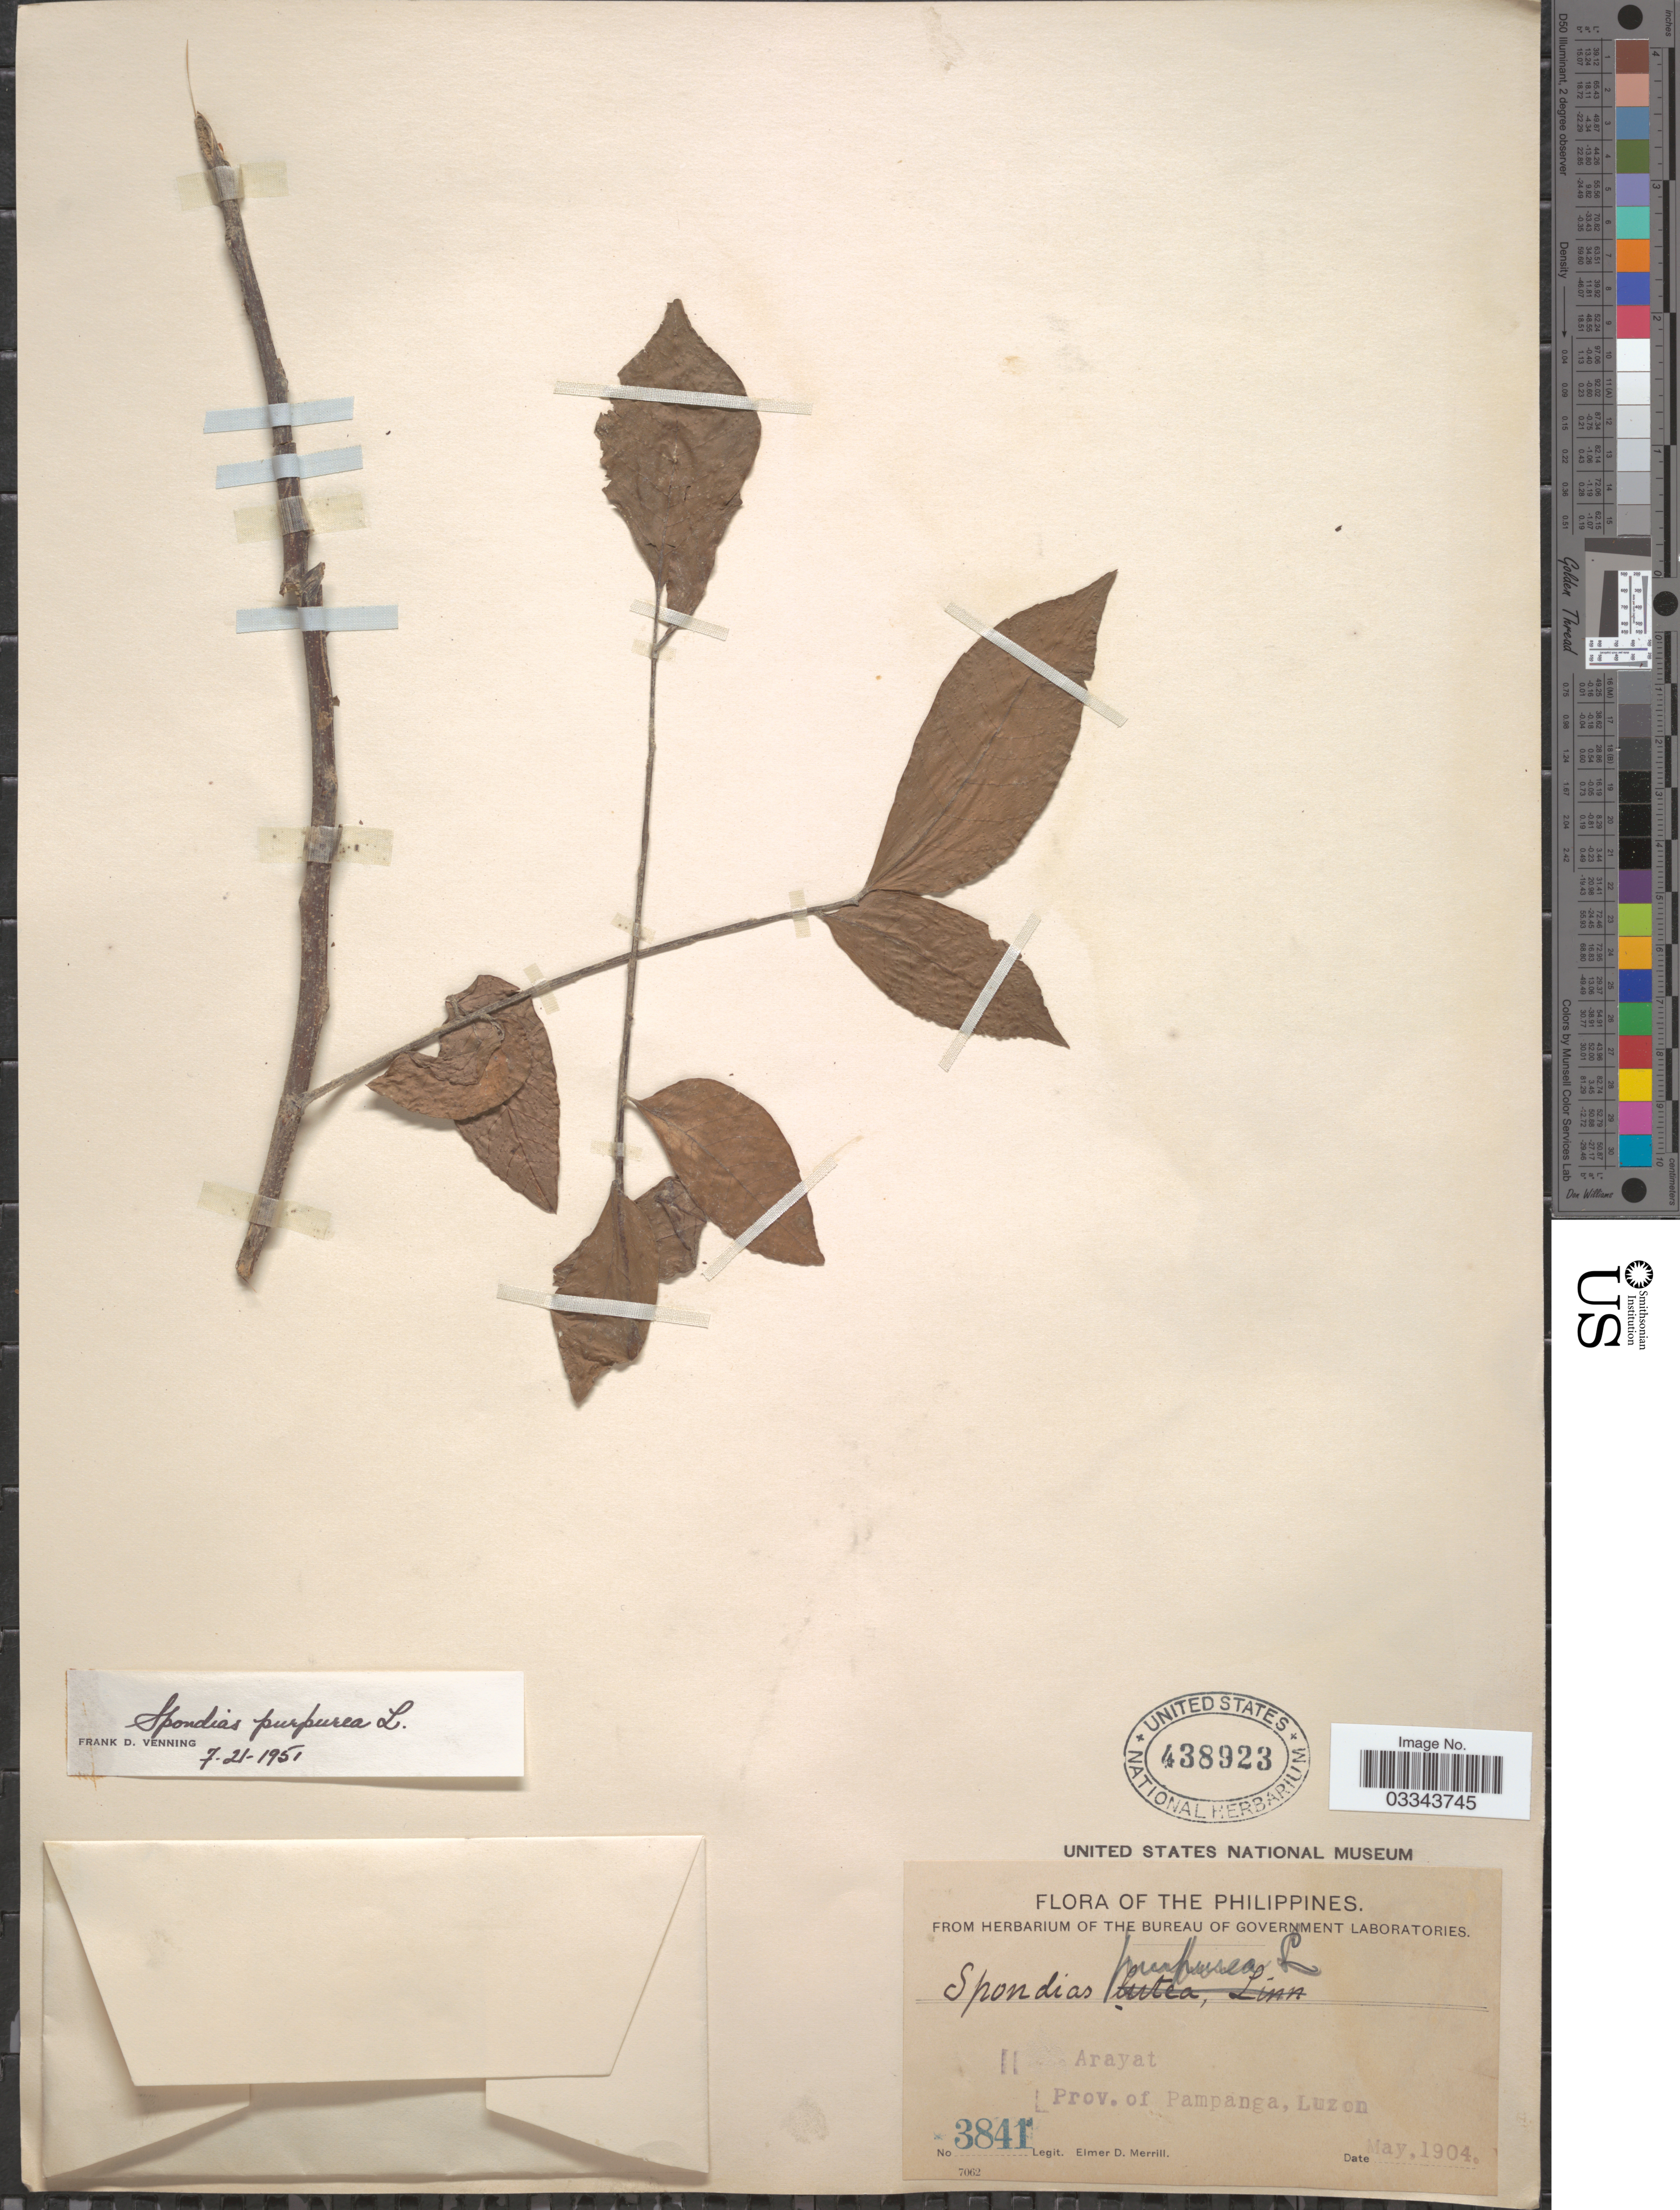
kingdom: Plantae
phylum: Tracheophyta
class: Magnoliopsida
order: Sapindales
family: Anacardiaceae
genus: Spondias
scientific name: Spondias purpurea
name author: L.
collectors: E. D. Merrill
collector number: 3481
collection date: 1904-05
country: Philippines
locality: II [illegible text] Arayat. Prov. of Pampanga, Luzon.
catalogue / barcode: US 438923